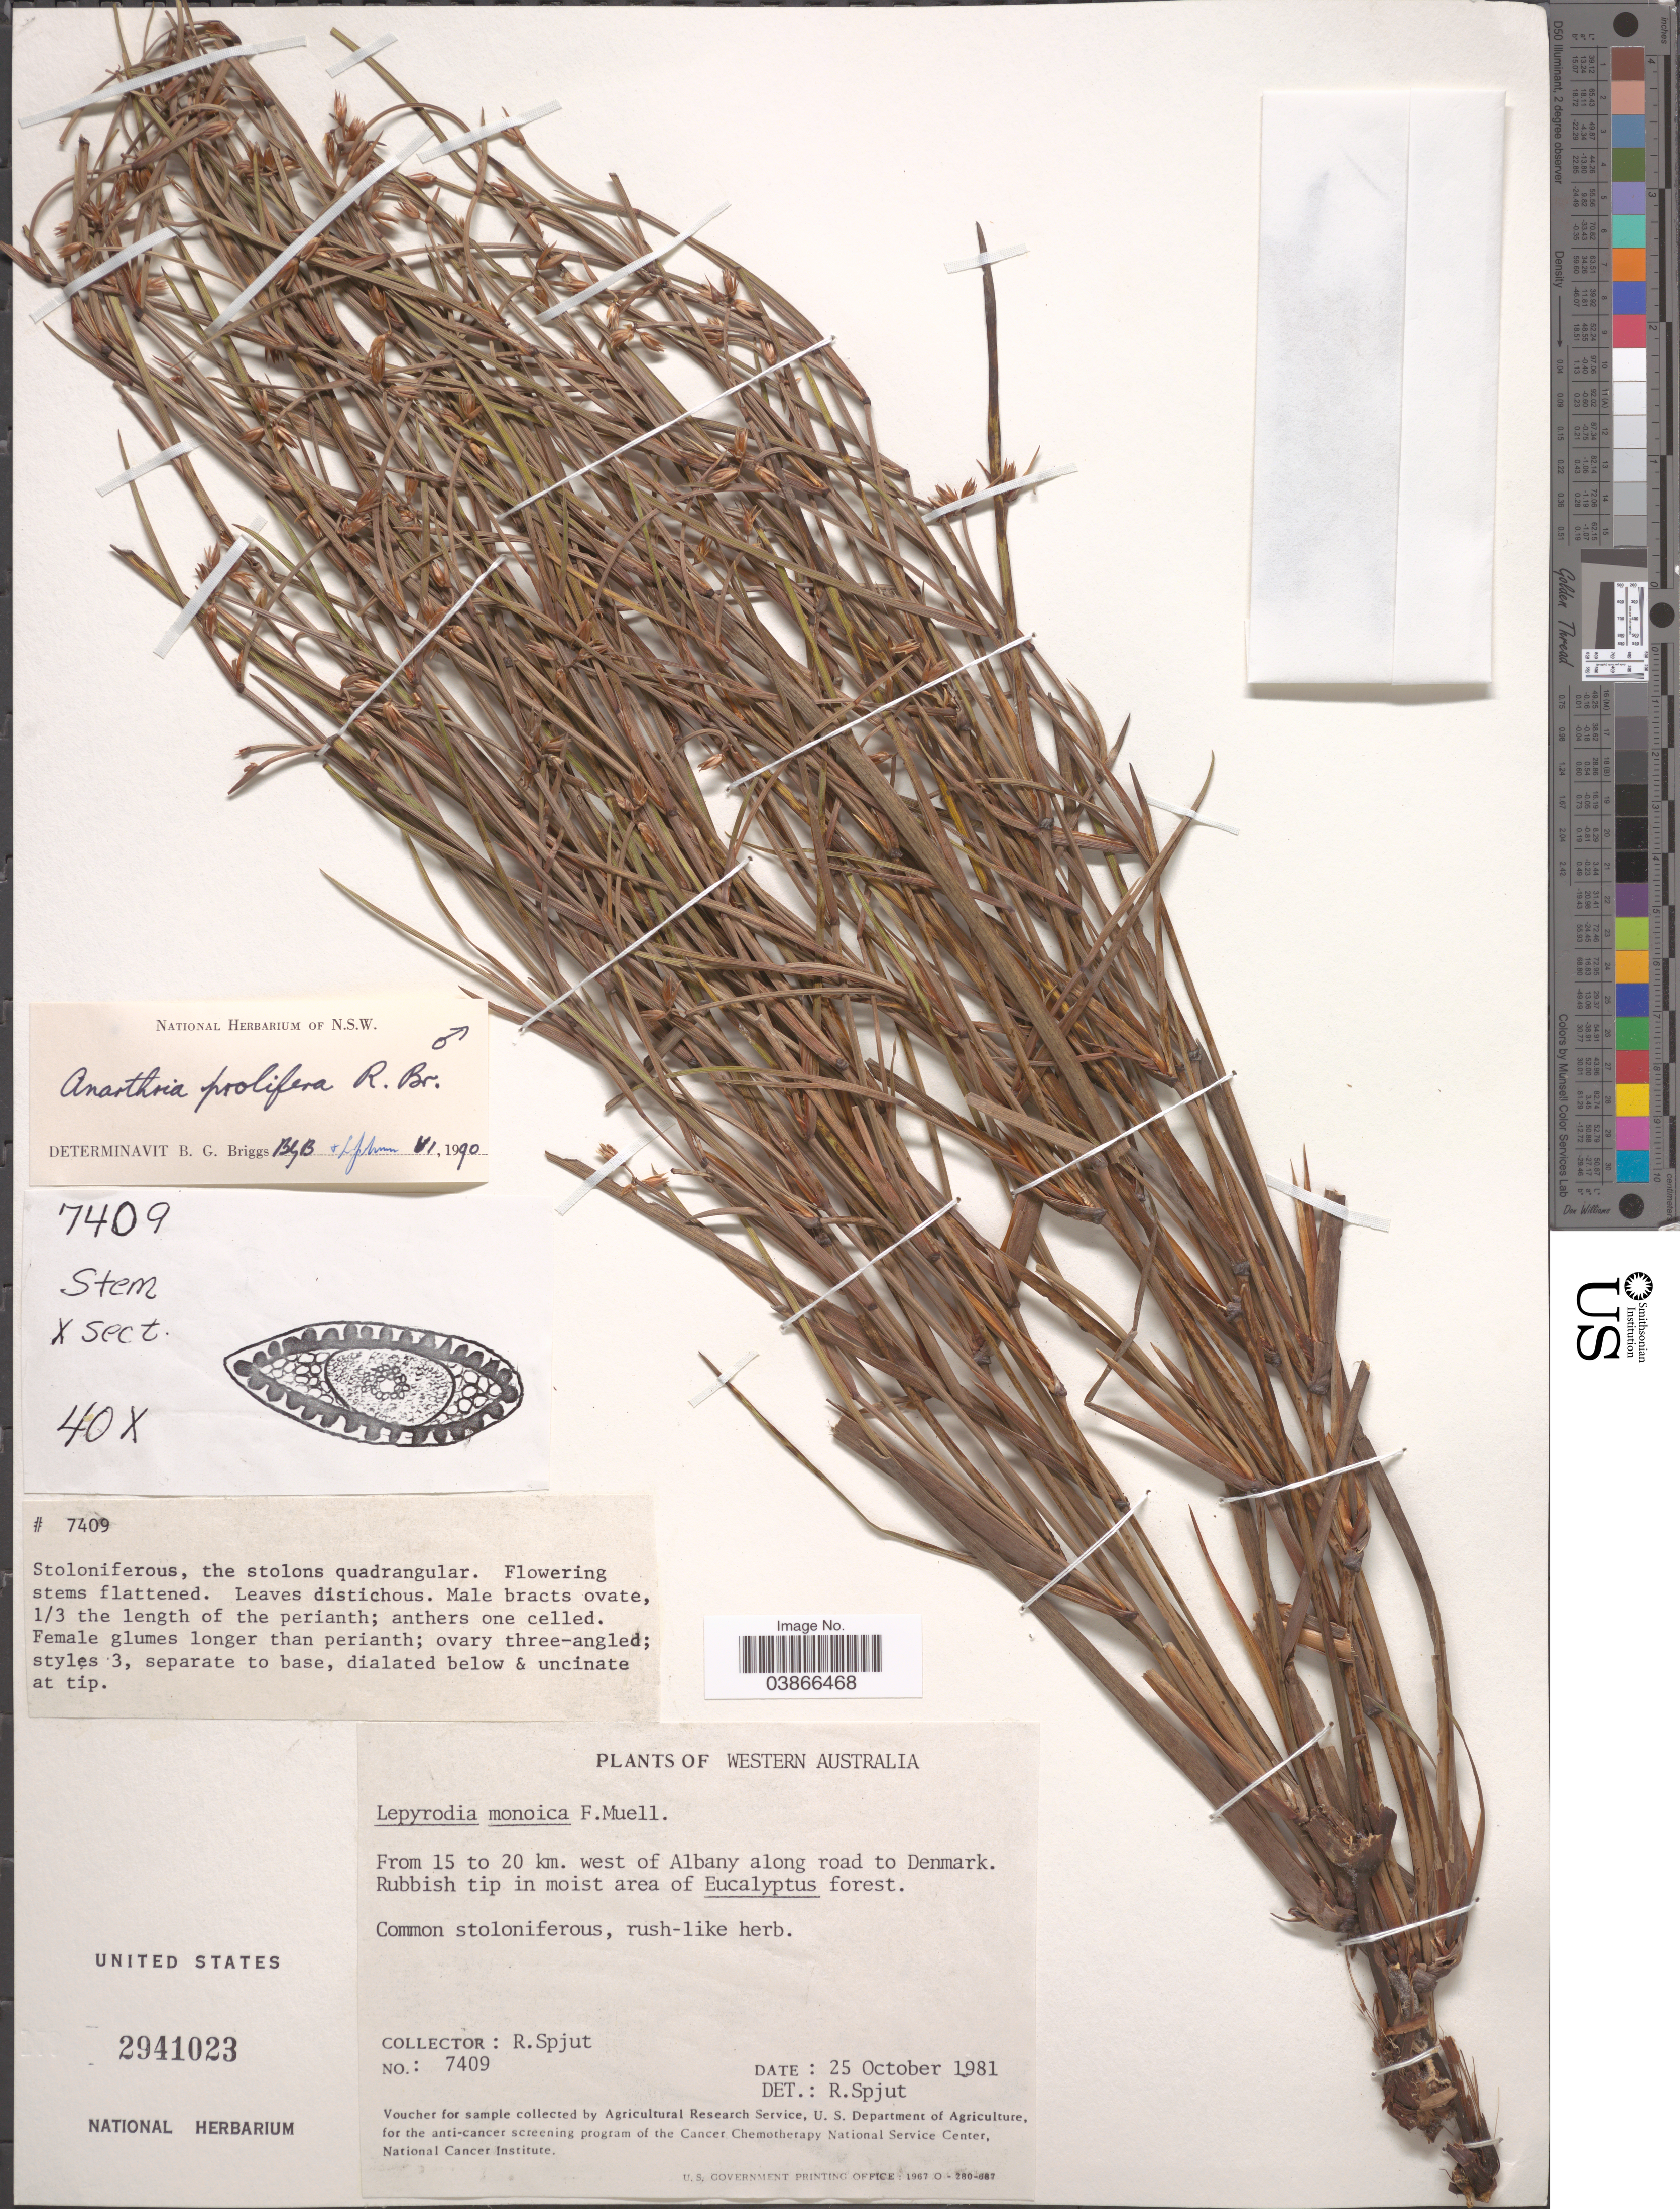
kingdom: Plantae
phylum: Tracheophyta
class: Liliopsida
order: Poales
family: Restionaceae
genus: Anarthria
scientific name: Anarthria prolifera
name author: R. Br.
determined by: Briggs, Barbara G.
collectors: R. Spjut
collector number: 7409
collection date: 1981-10-25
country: Australia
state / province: Western Australia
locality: From 15 to 20 km. west of Albany along road to Denmark.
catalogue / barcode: US 2941023